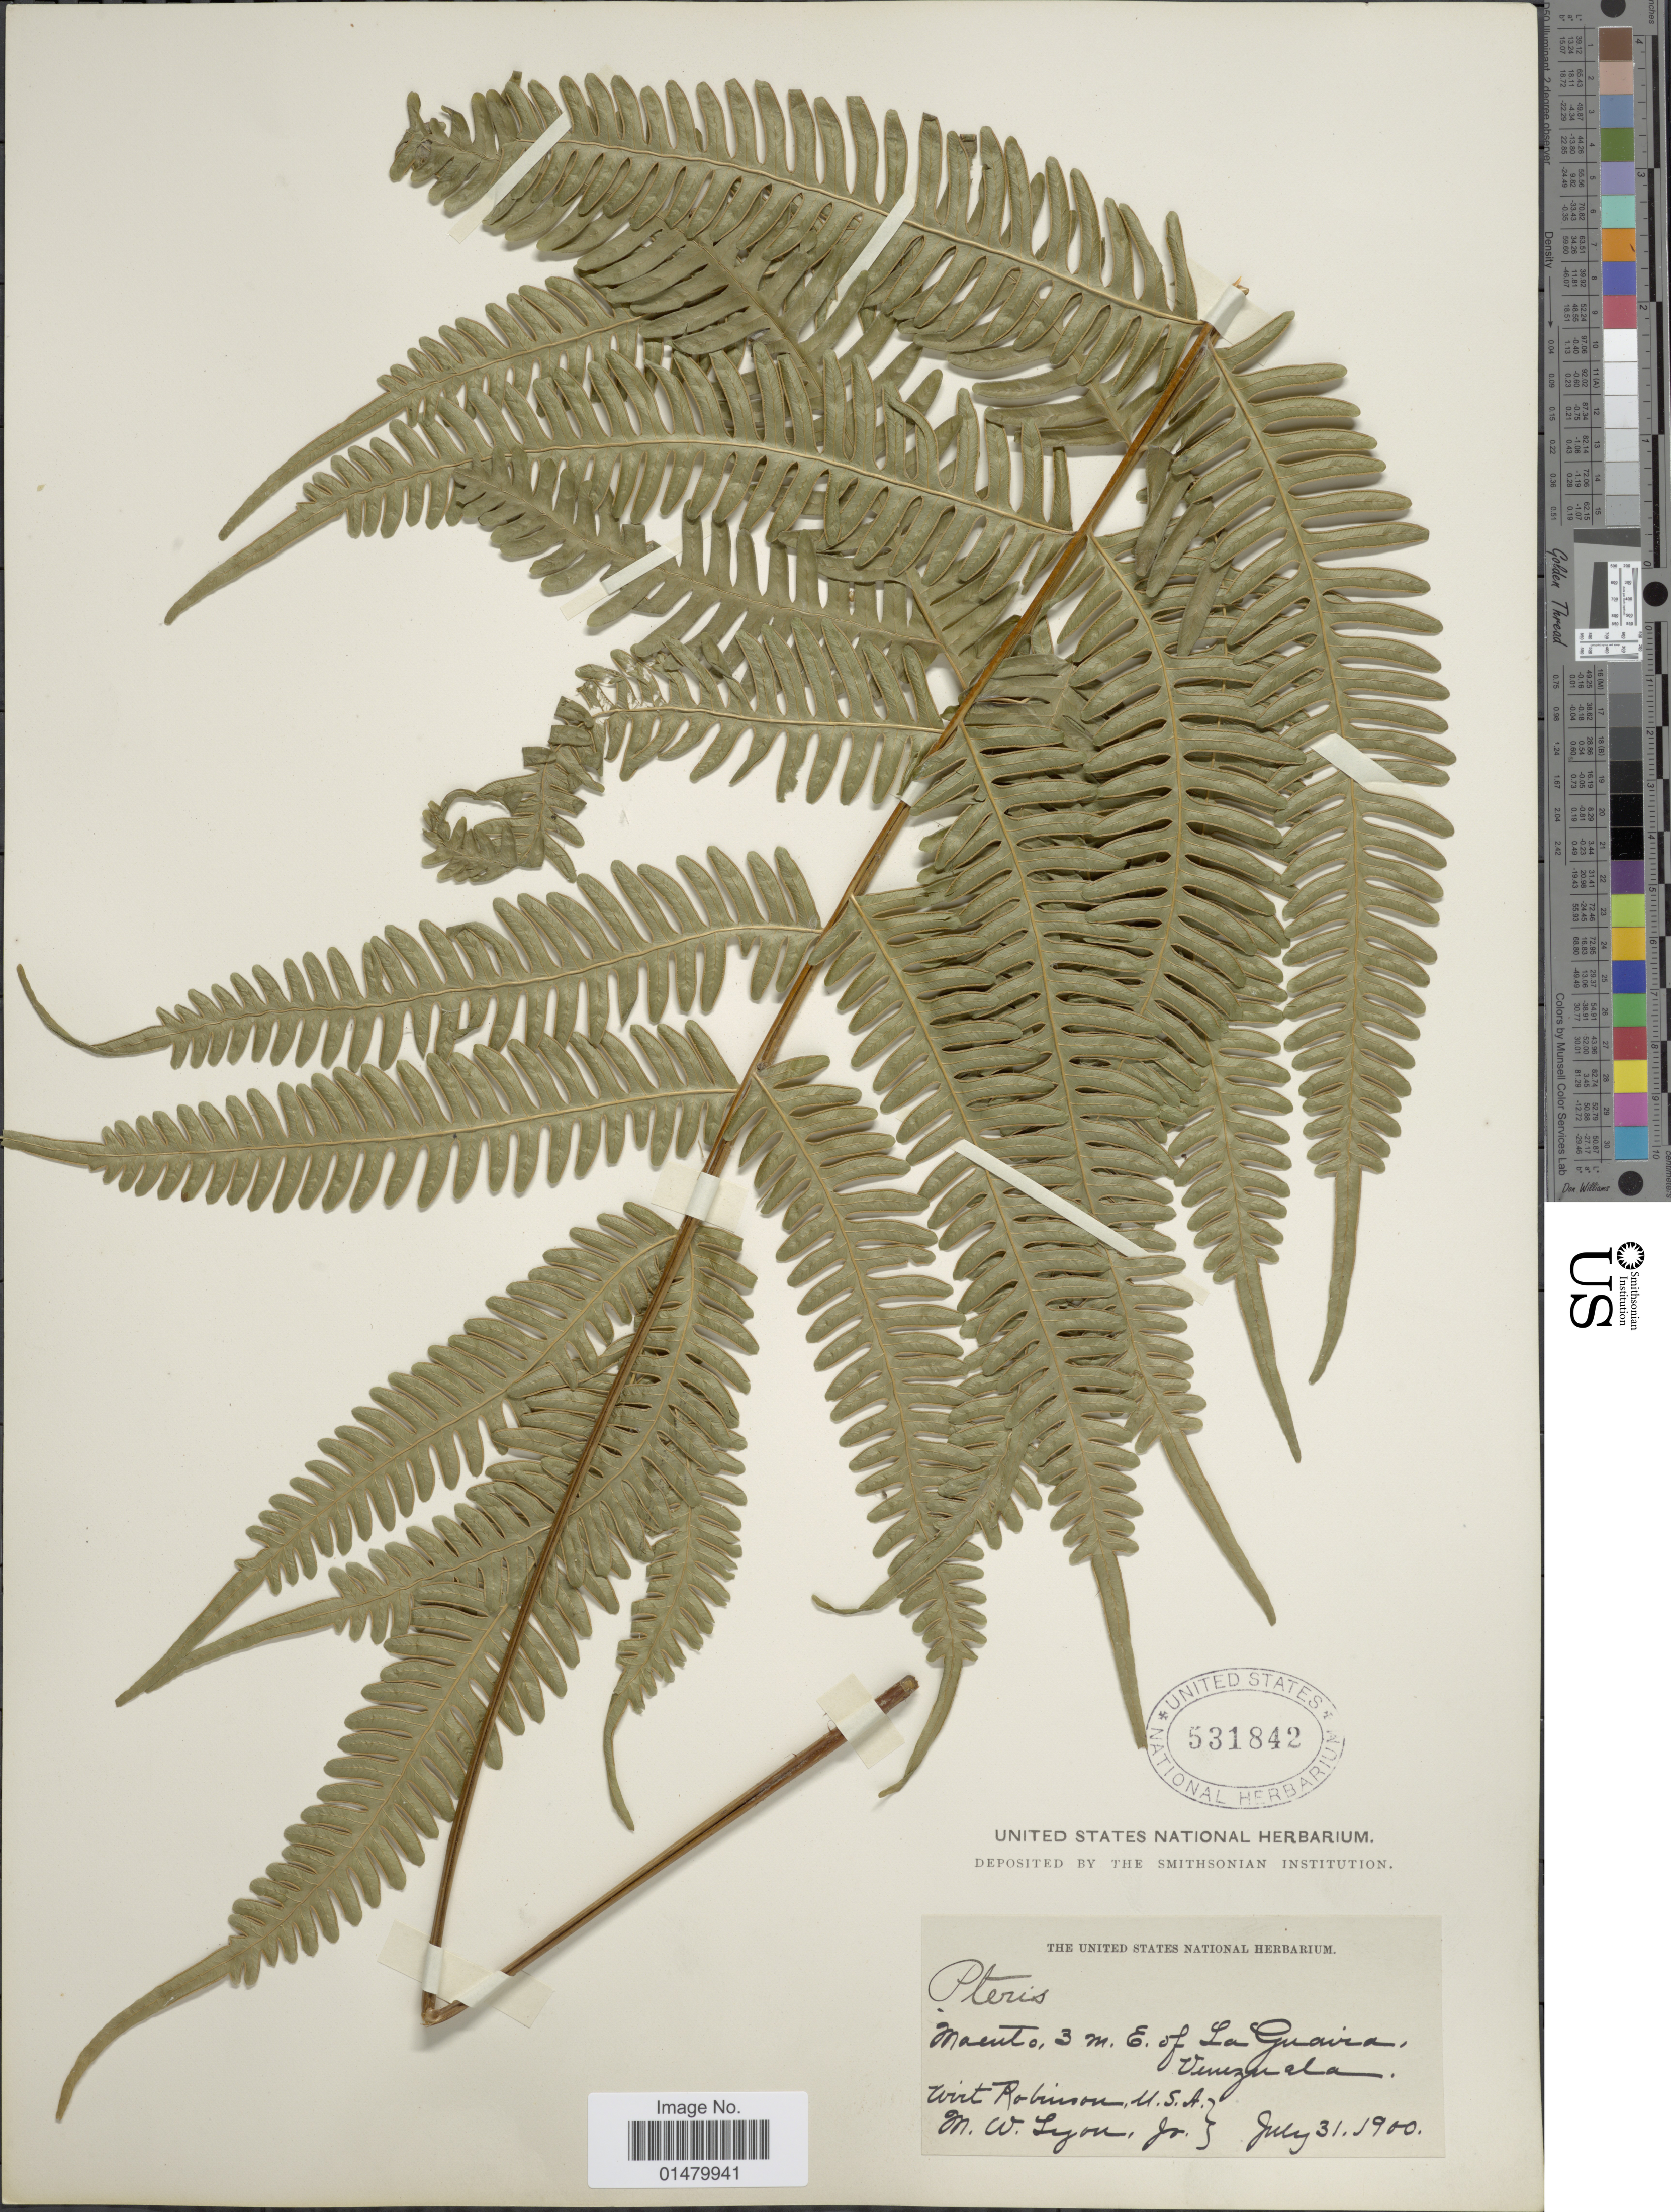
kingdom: Plantae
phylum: Tracheophyta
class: Polypodiopsida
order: Polypodiales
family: Pteridaceae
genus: Pteris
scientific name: Pteris quadriaurita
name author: Retz.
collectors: W. Robinson & M. W. Lyon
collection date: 1900-07-31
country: Venezuela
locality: Macuto, 3 m. E. of La Guaira.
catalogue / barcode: US 531842